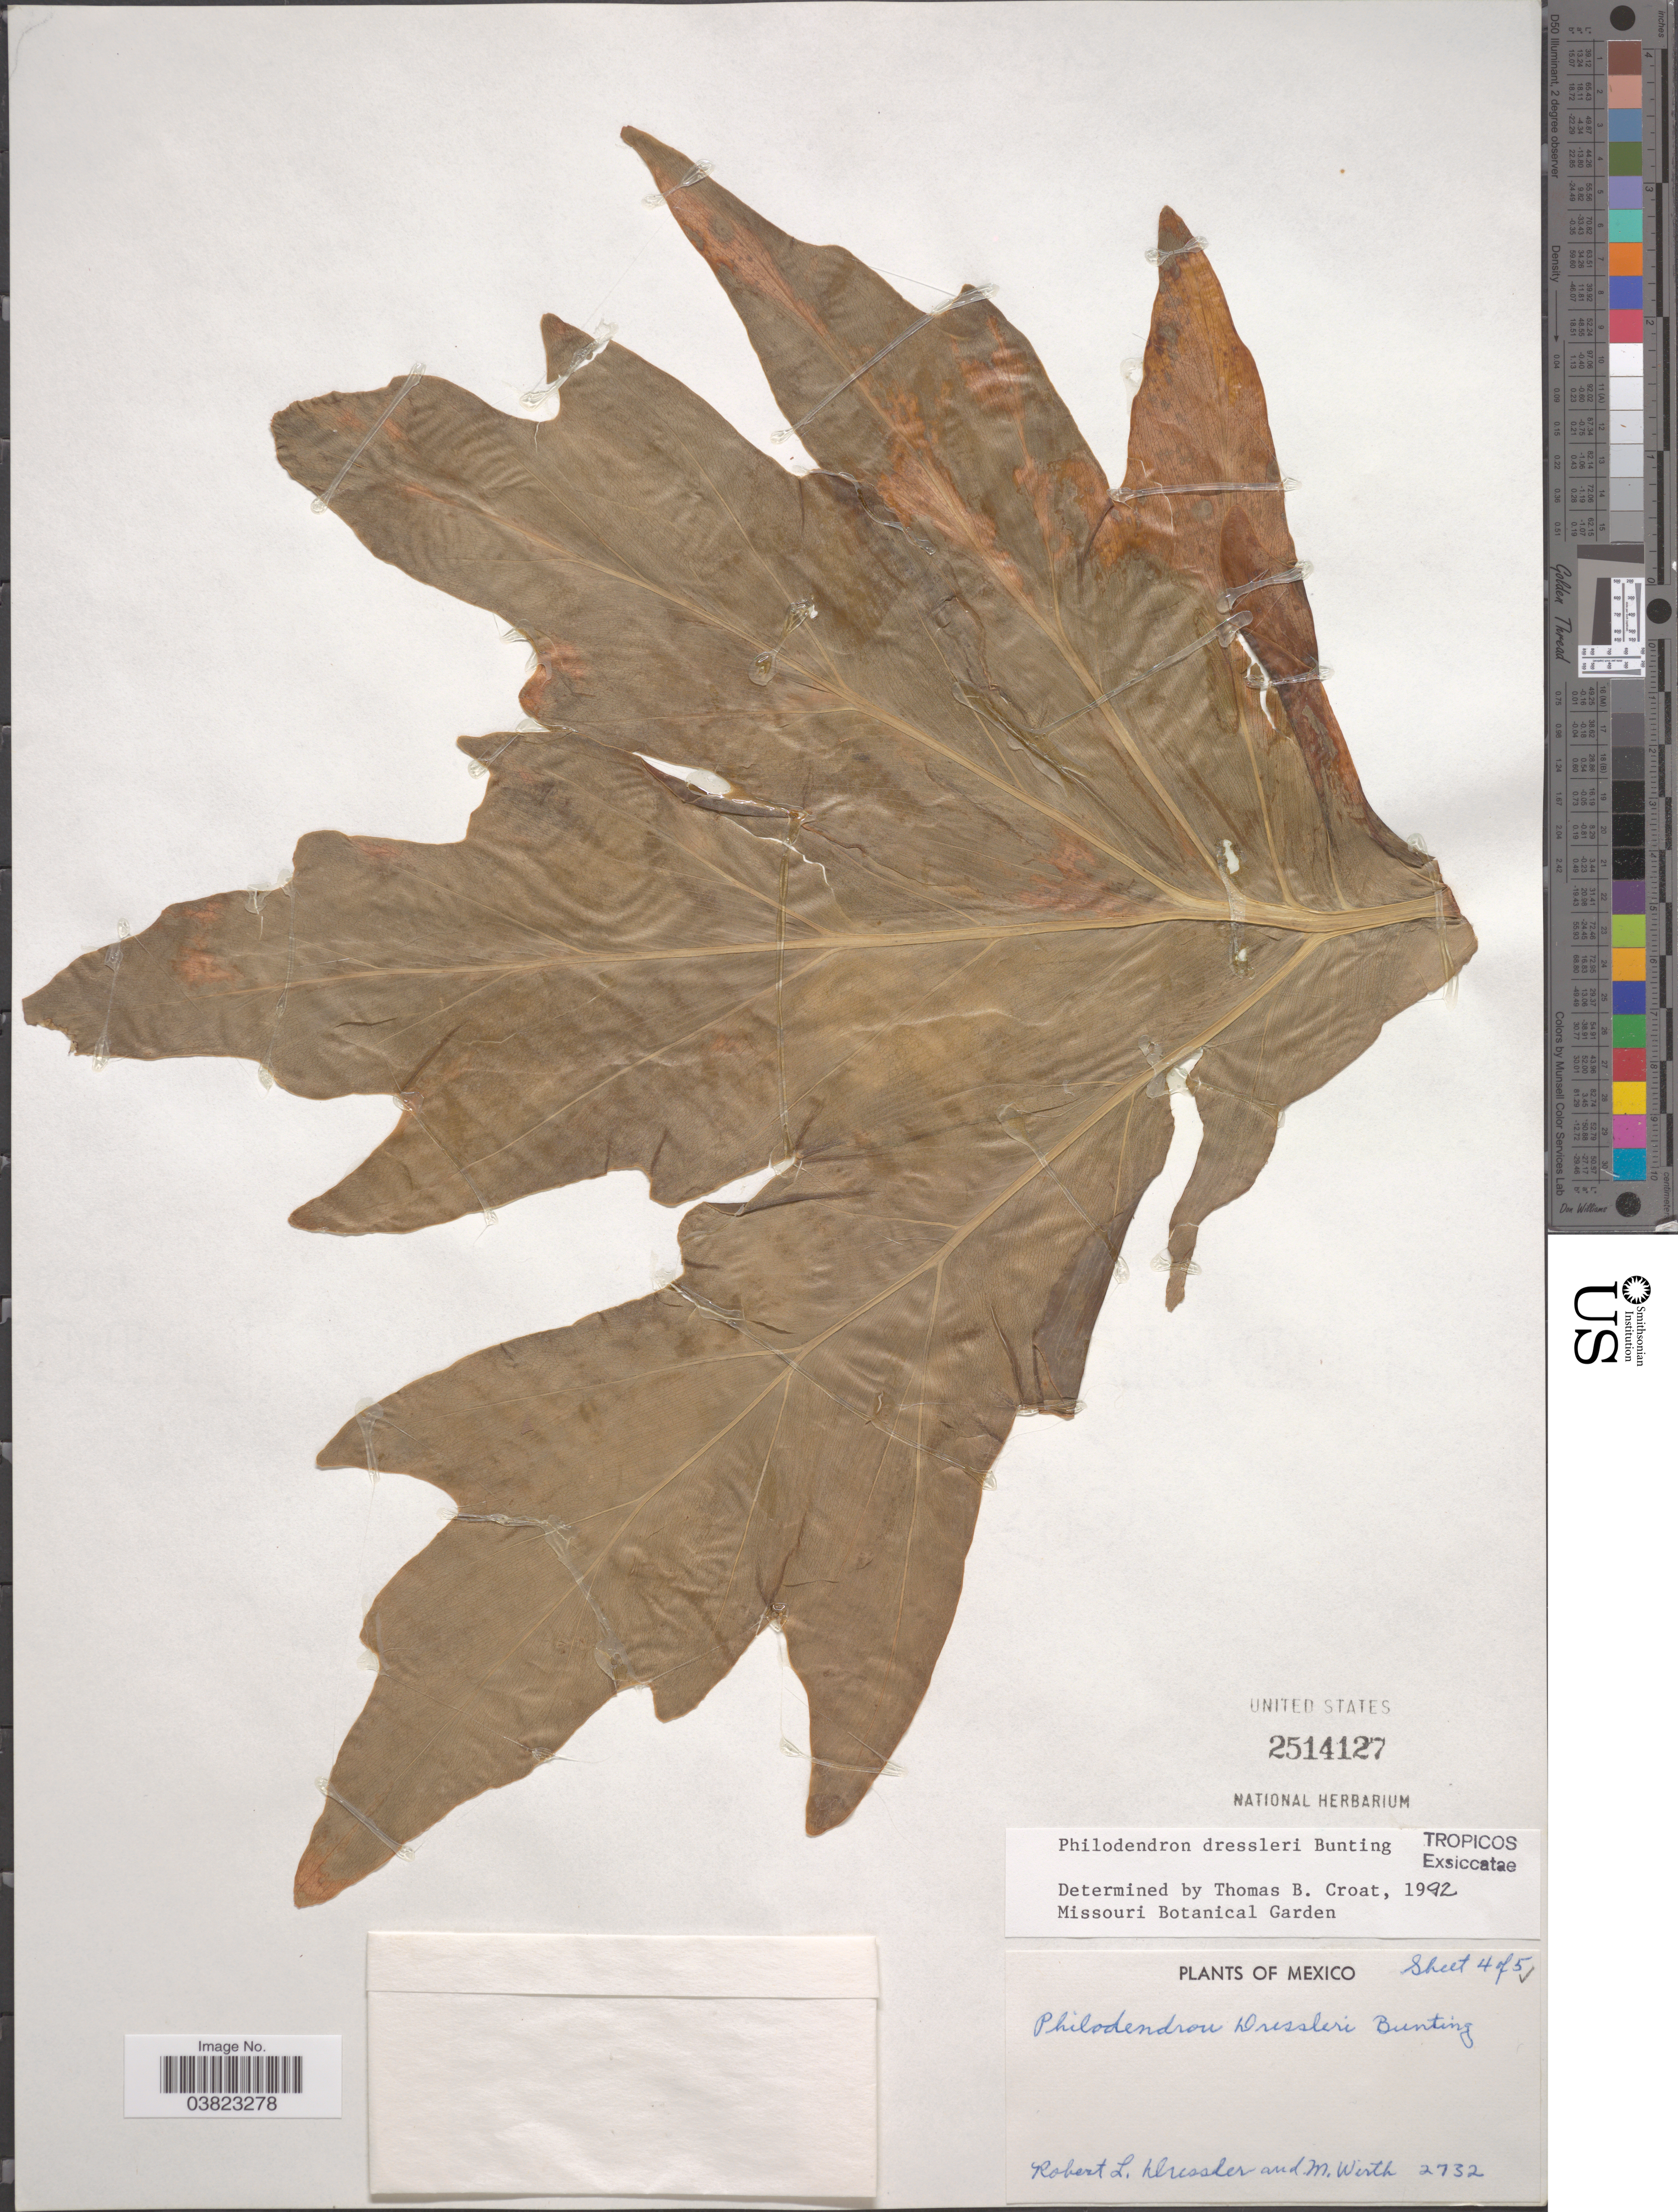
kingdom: Plantae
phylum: Tracheophyta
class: Liliopsida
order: Alismatales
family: Araceae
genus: Philodendron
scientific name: Philodendron dressleri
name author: G.S. Bunting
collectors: R. Dressler & M. Wirth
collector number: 2732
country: Mexico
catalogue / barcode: US 2514127